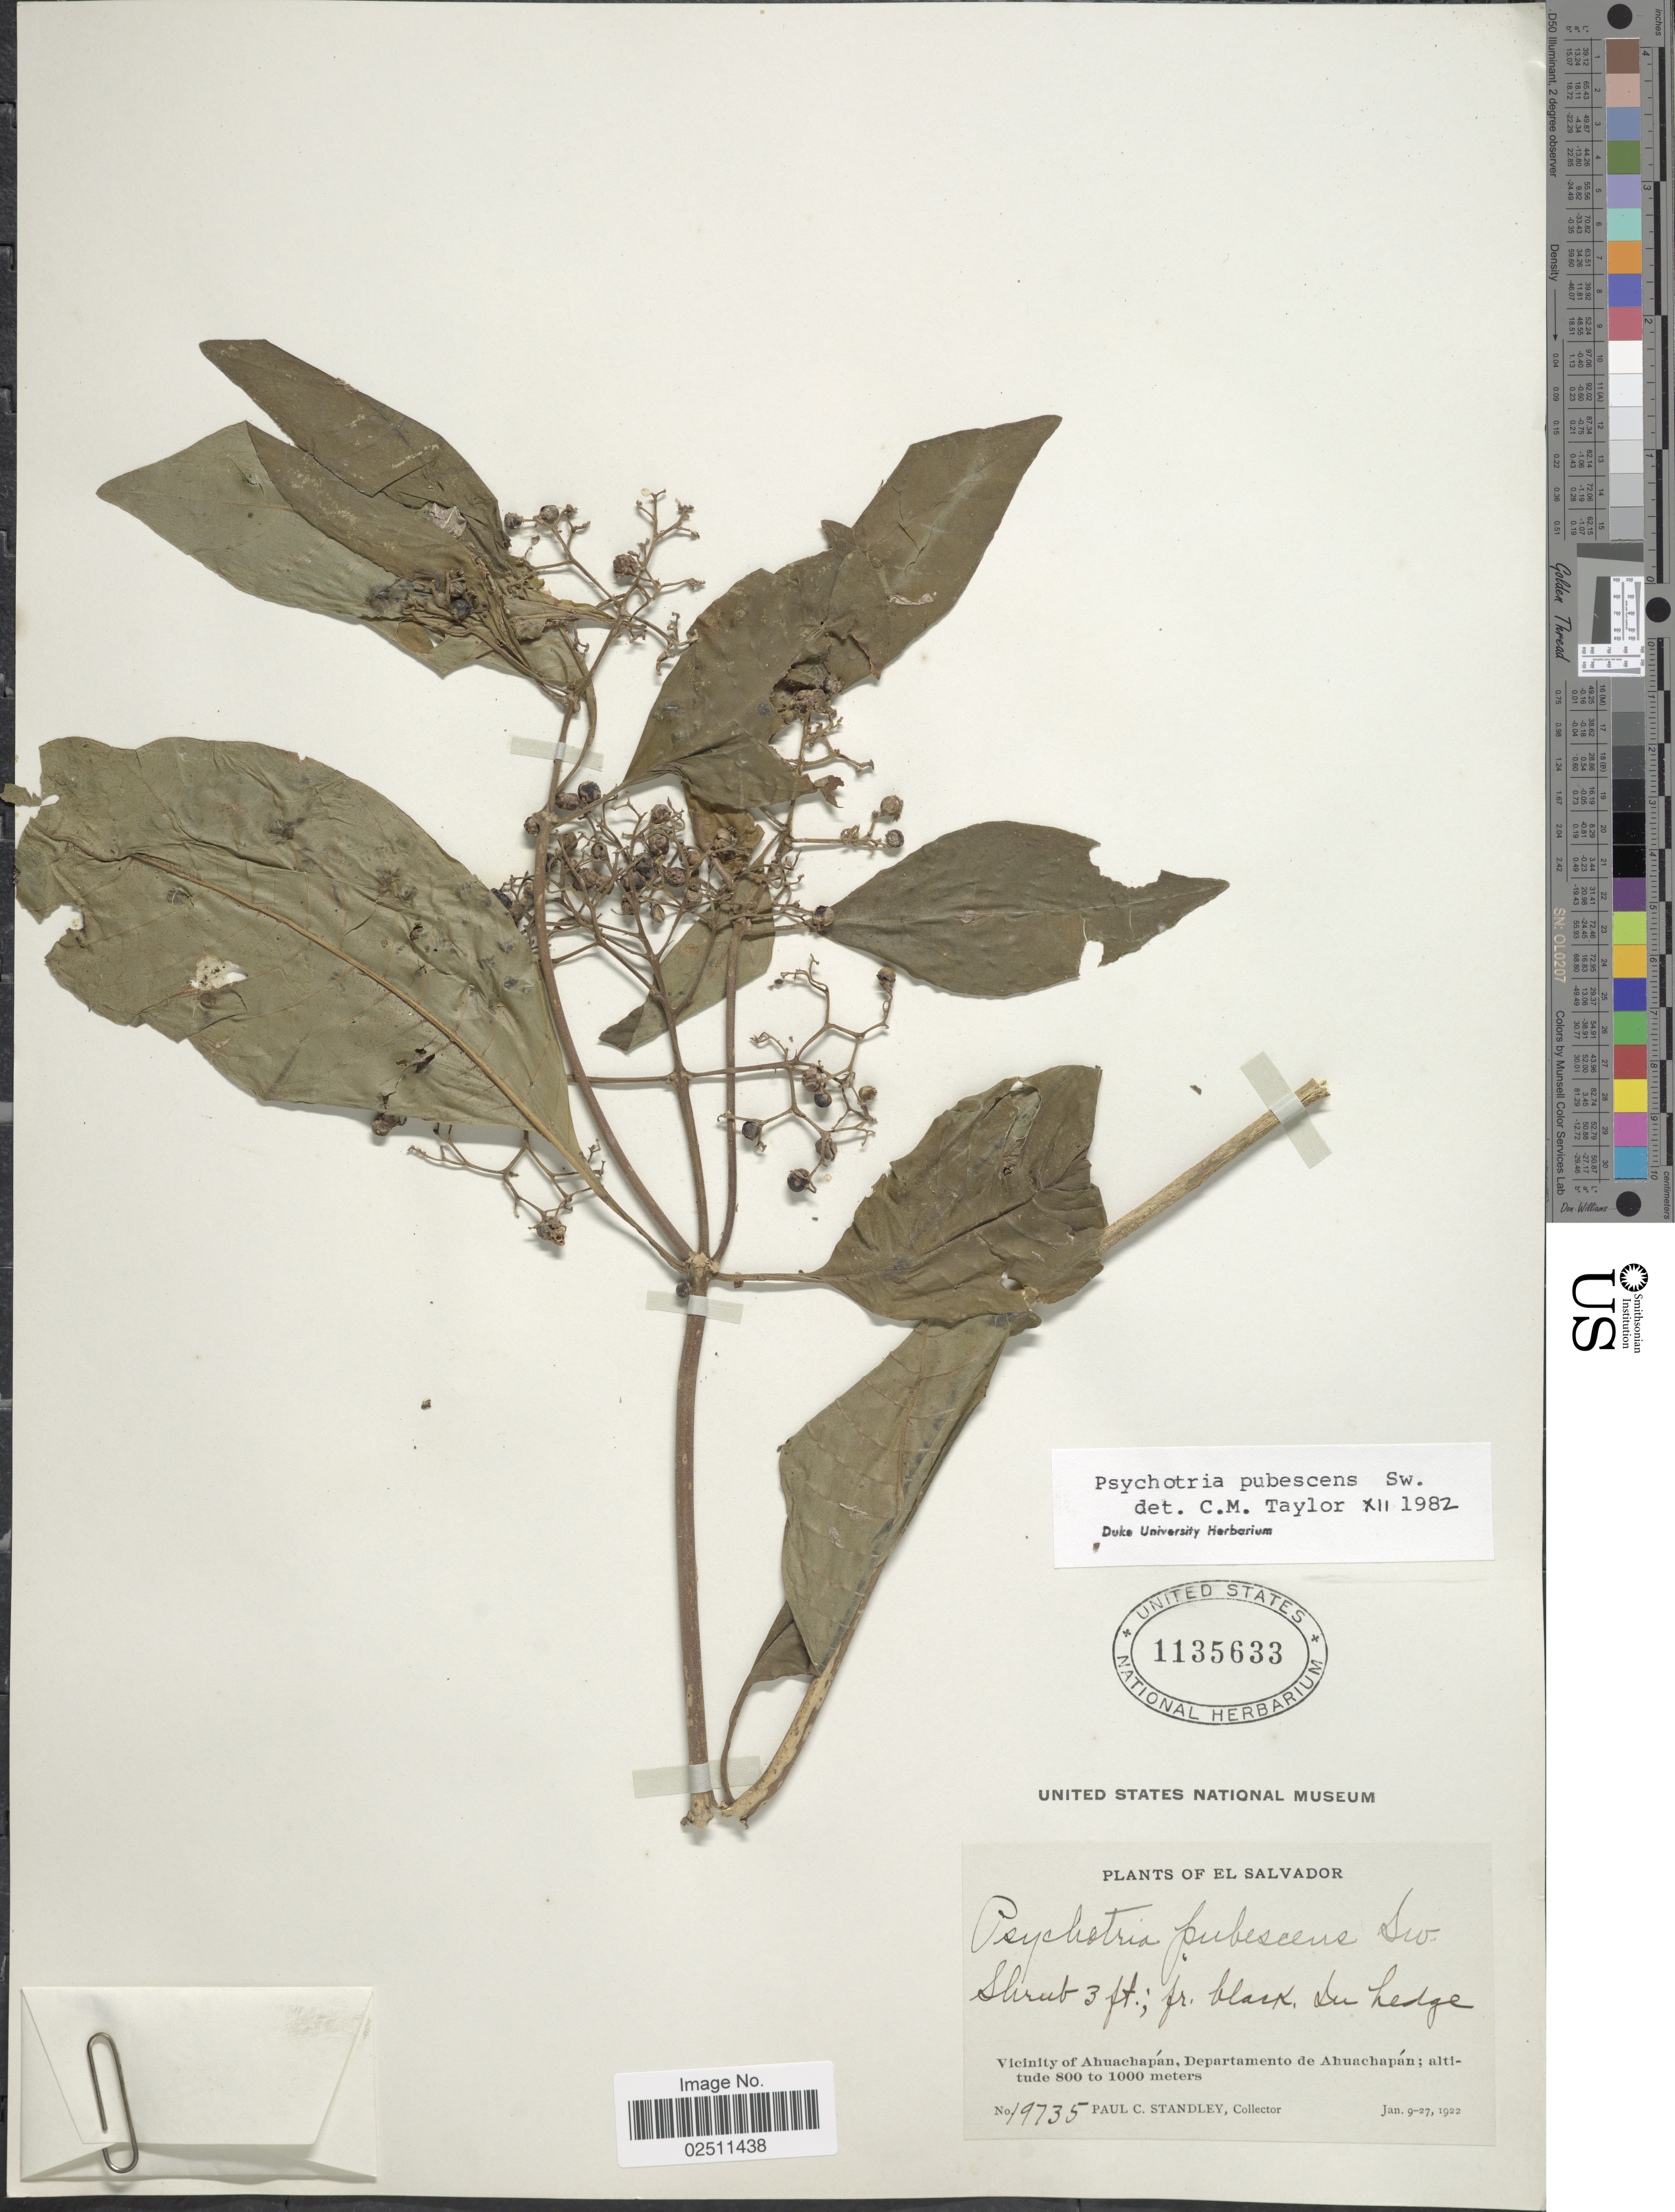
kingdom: Plantae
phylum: Tracheophyta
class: Magnoliopsida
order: Gentianales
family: Rubiaceae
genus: Psychotria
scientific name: Psychotria pubescens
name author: Sw.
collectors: P. C. Standley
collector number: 19735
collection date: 1922-01-09/1922-01-27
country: El Salvador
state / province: Ahuachapan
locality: Vicinity of Ahuachapan, Departamento de Ahuachapan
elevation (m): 800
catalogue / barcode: US 1135633